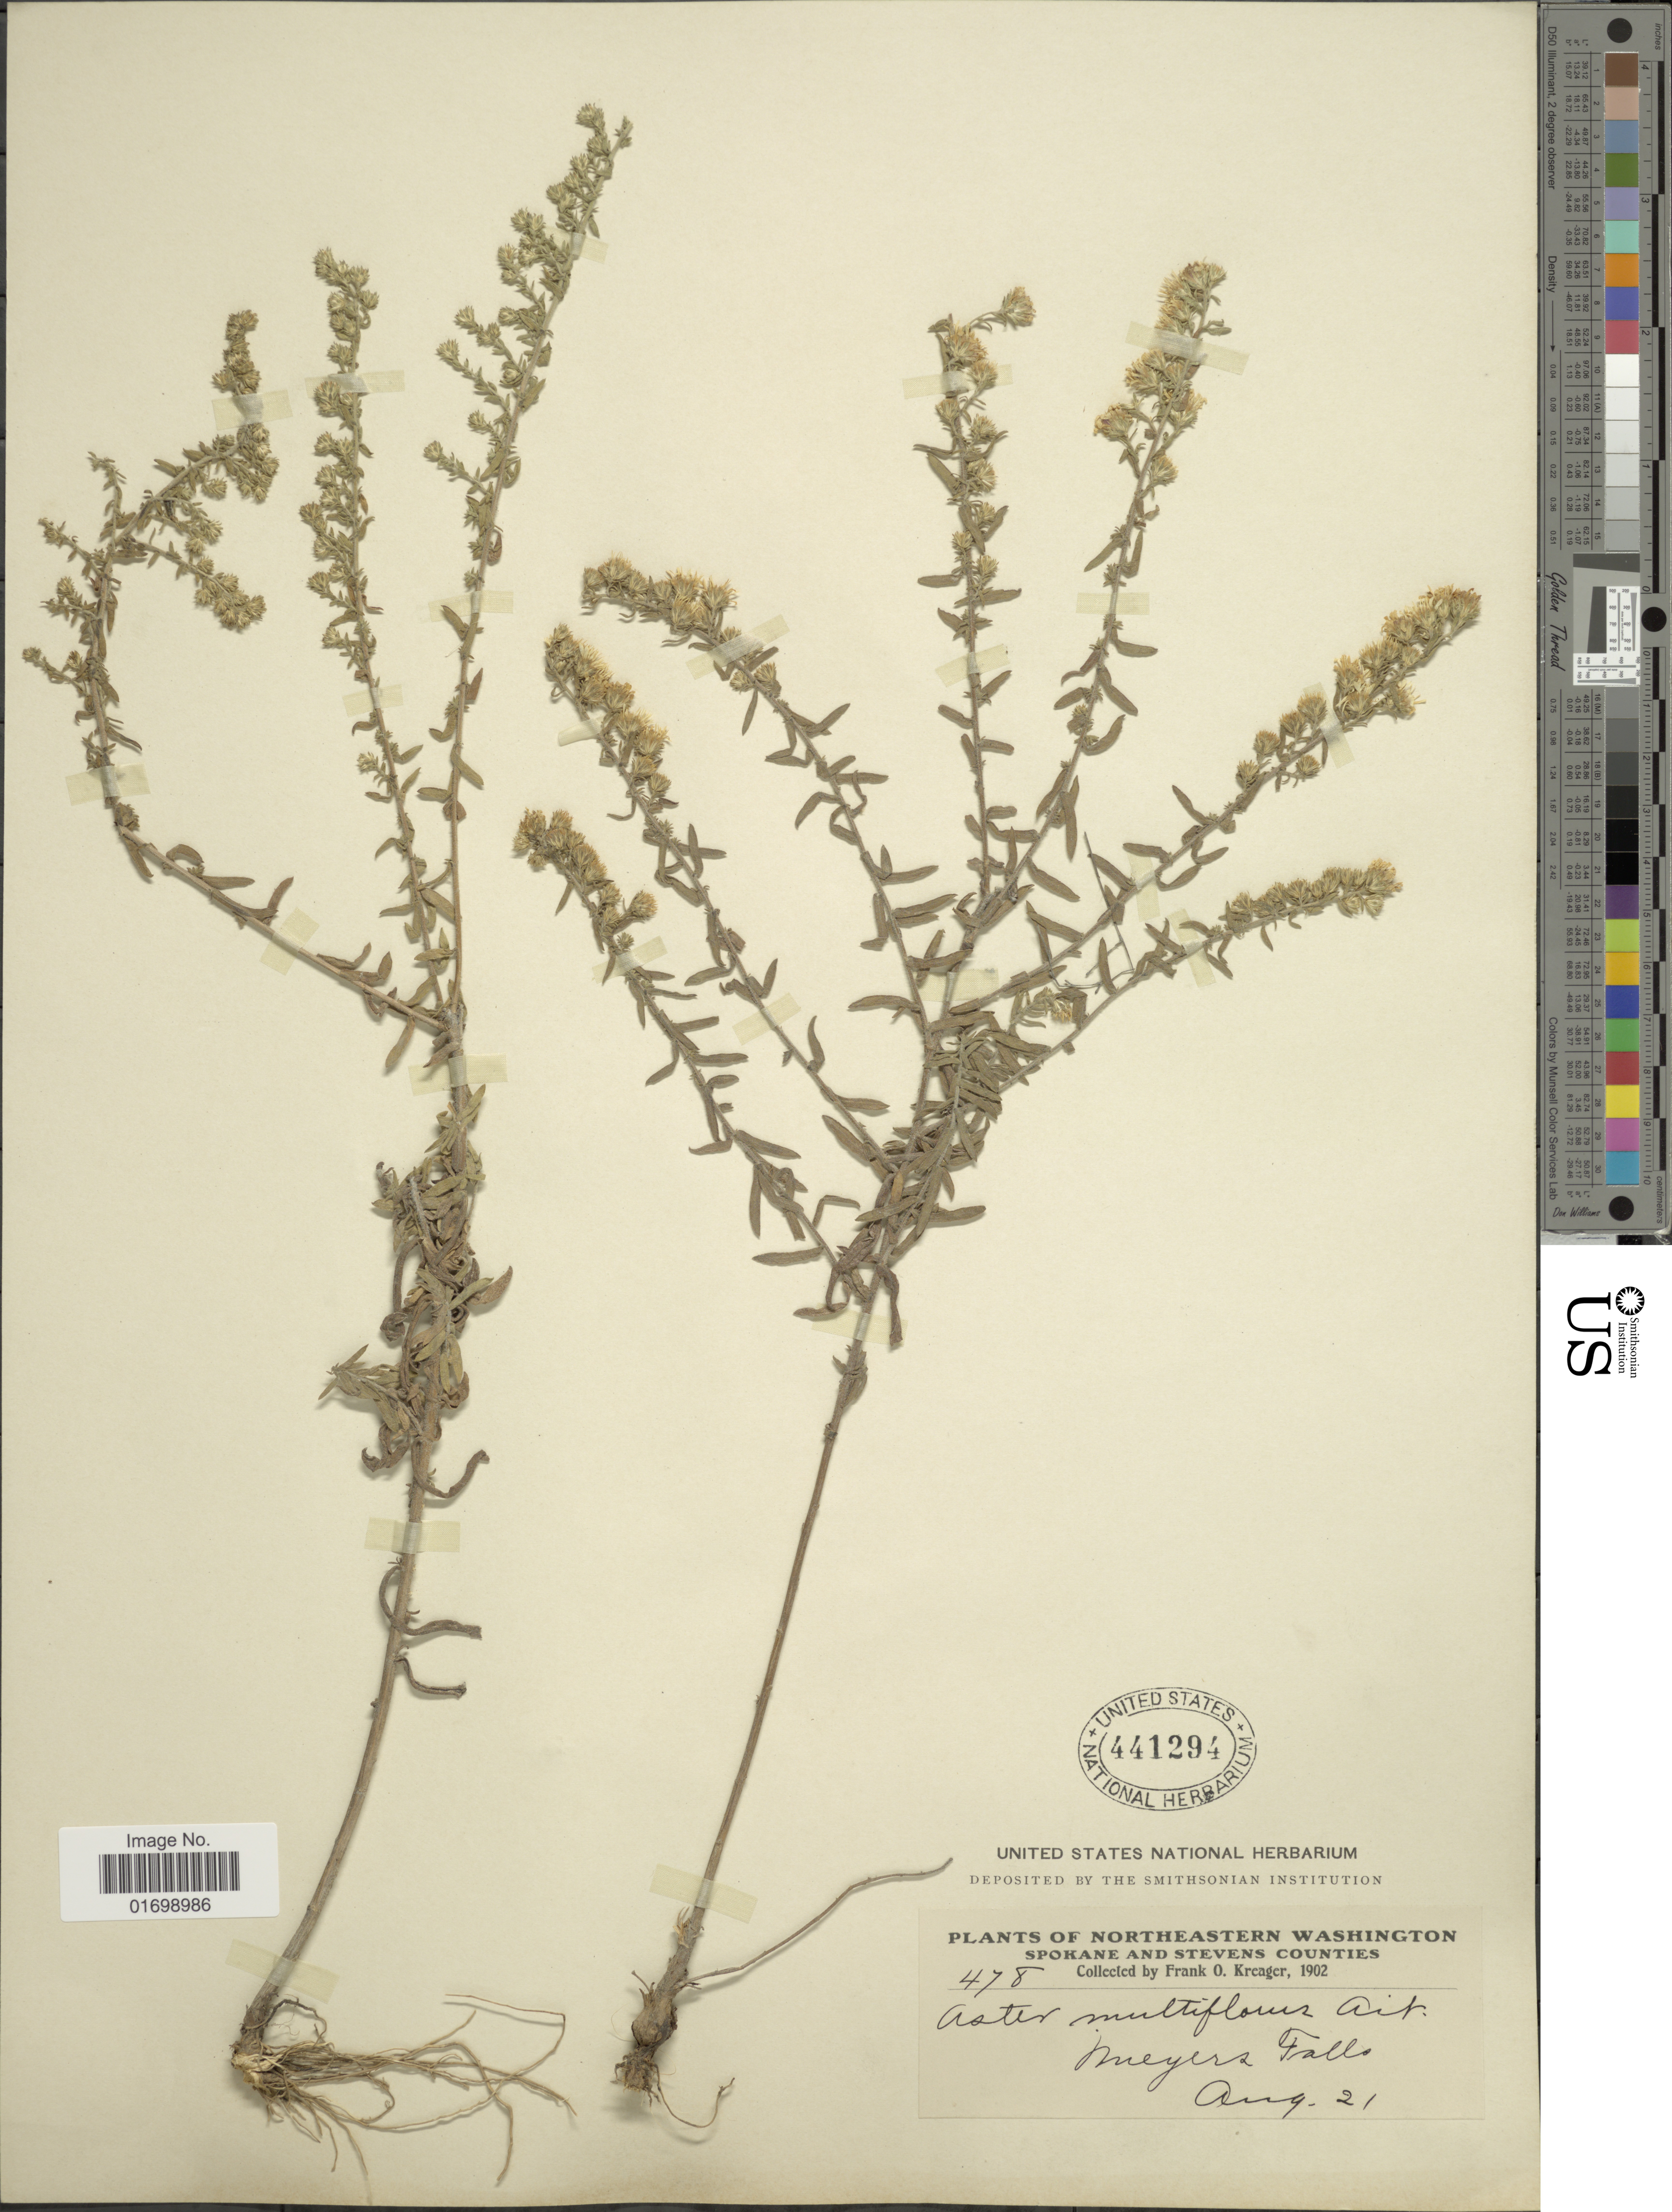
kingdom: Plantae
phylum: Tracheophyta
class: Magnoliopsida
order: Asterales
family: Asteraceae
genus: Symphyotrichum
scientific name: Symphyotrichum ericoides var. prostratum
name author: (Kuntze) G.L. Nesom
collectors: F. Kreager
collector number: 478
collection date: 1902-08-21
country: United States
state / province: Washington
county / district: Spokane / Stevens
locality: Northeastern Washington, Spokane and Stevens Counties, Meyers Falls.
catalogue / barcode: US 441294